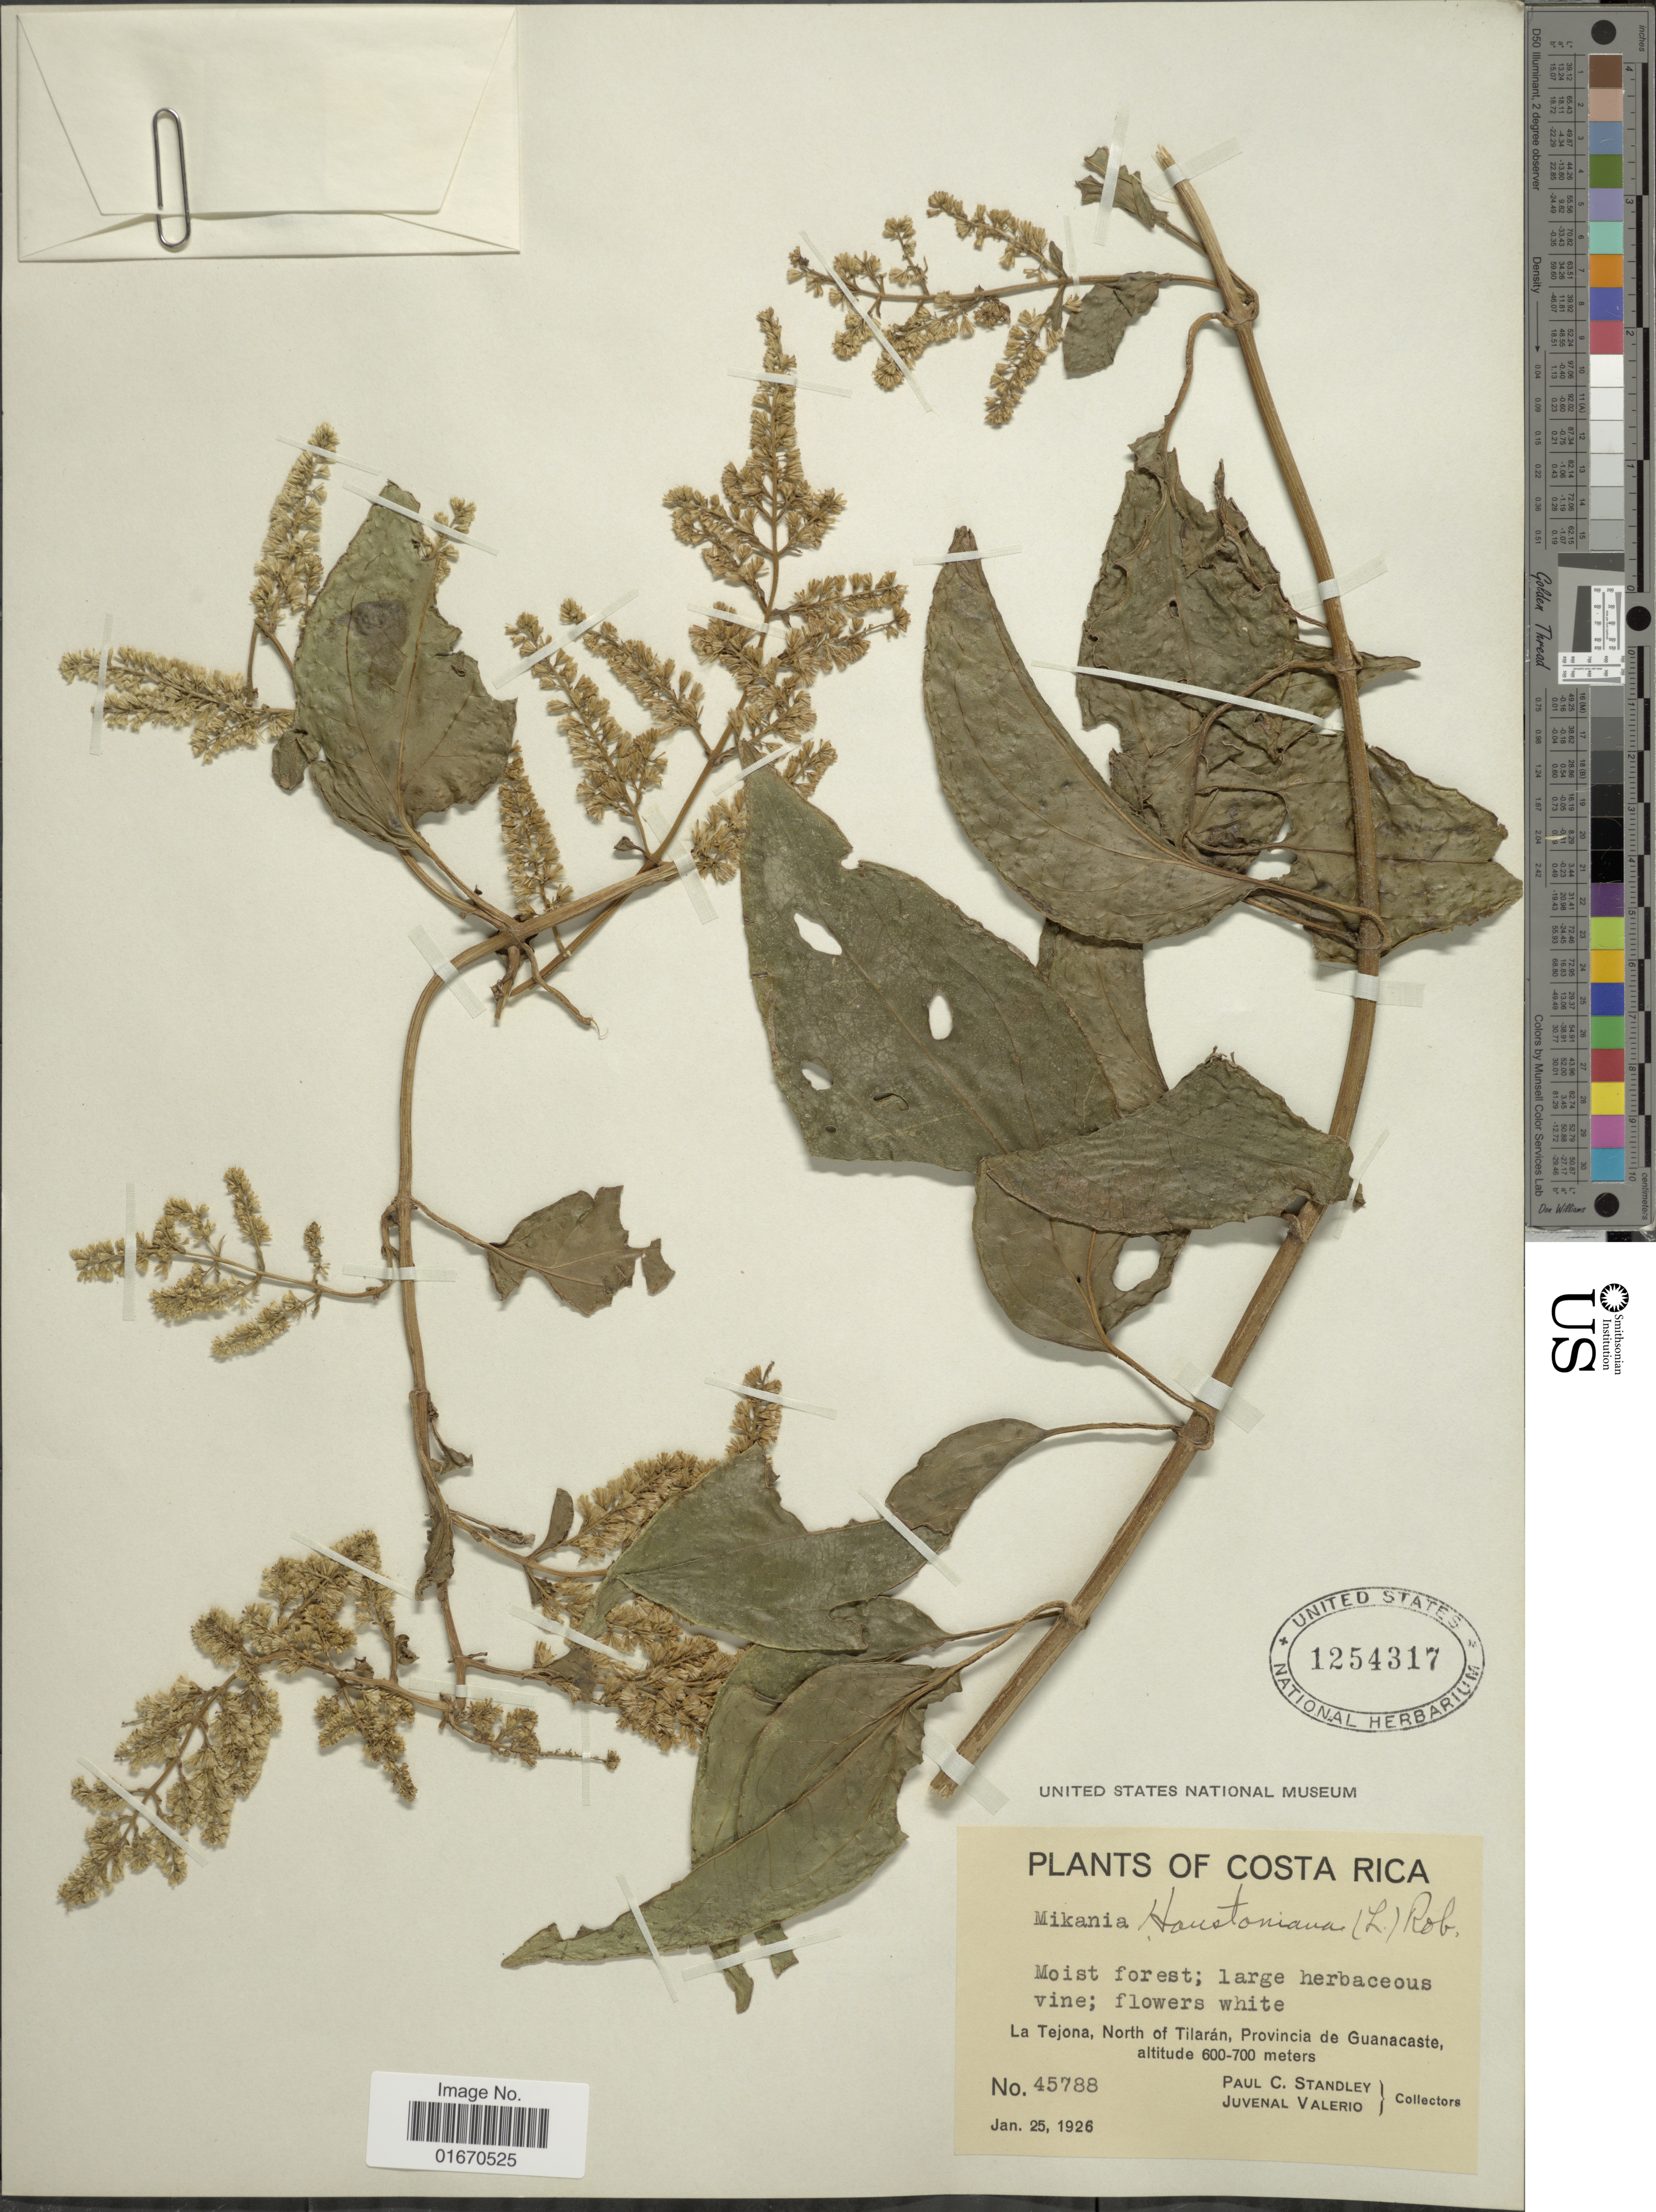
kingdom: Plantae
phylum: Tracheophyta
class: Magnoliopsida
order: Asterales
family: Asteraceae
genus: Mikania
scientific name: Mikania houstoniana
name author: (L.) B.L. Rob.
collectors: P. C. Standley & J. Valerio R.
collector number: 45788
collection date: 1926-01-25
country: Costa Rica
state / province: Guanacaste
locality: La Tejona, North of Tilaran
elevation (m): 600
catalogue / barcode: US 1254317